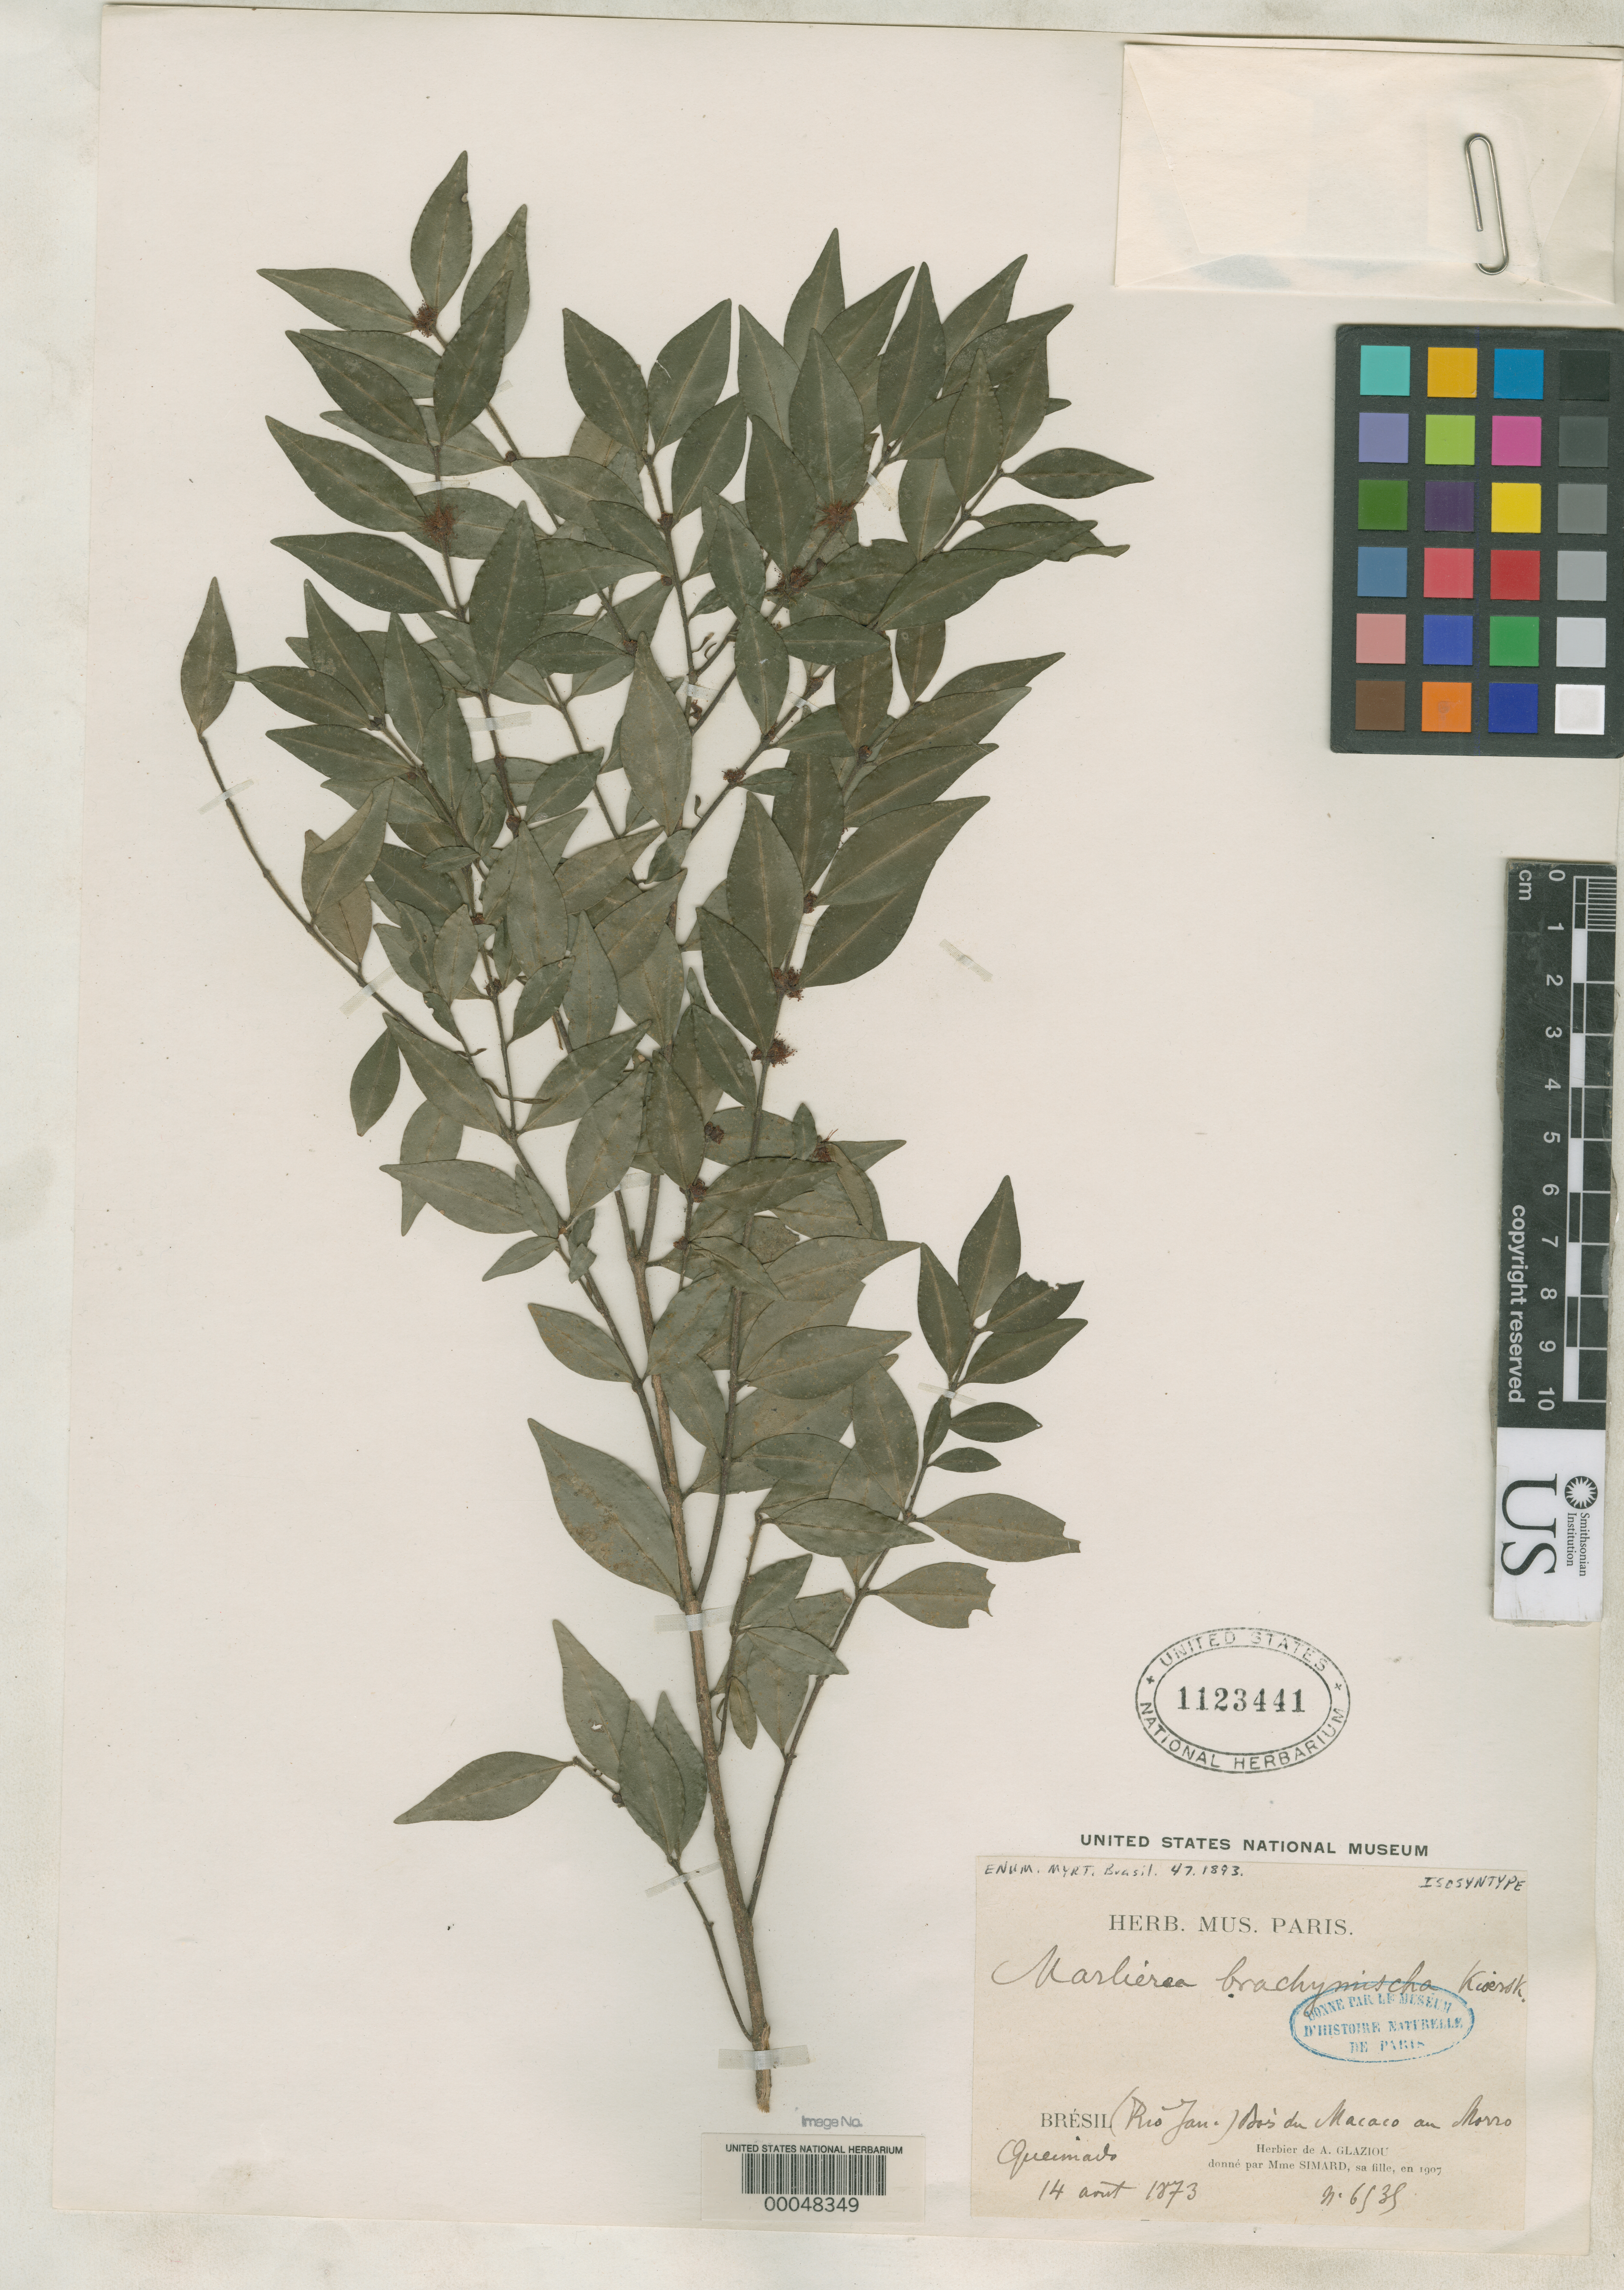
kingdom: Plantae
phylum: Tracheophyta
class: Magnoliopsida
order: Myrtales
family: Myrtaceae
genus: Marlierea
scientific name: Marlierea brachymischa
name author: Kiaersk.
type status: Isosyntype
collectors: ex herb. Glaziou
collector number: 6939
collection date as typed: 14 Aug 1873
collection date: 1873-08-14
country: Brazil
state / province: Rio de Janeiro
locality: Bois du Macaco au Morroqueimado.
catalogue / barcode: US 1123441